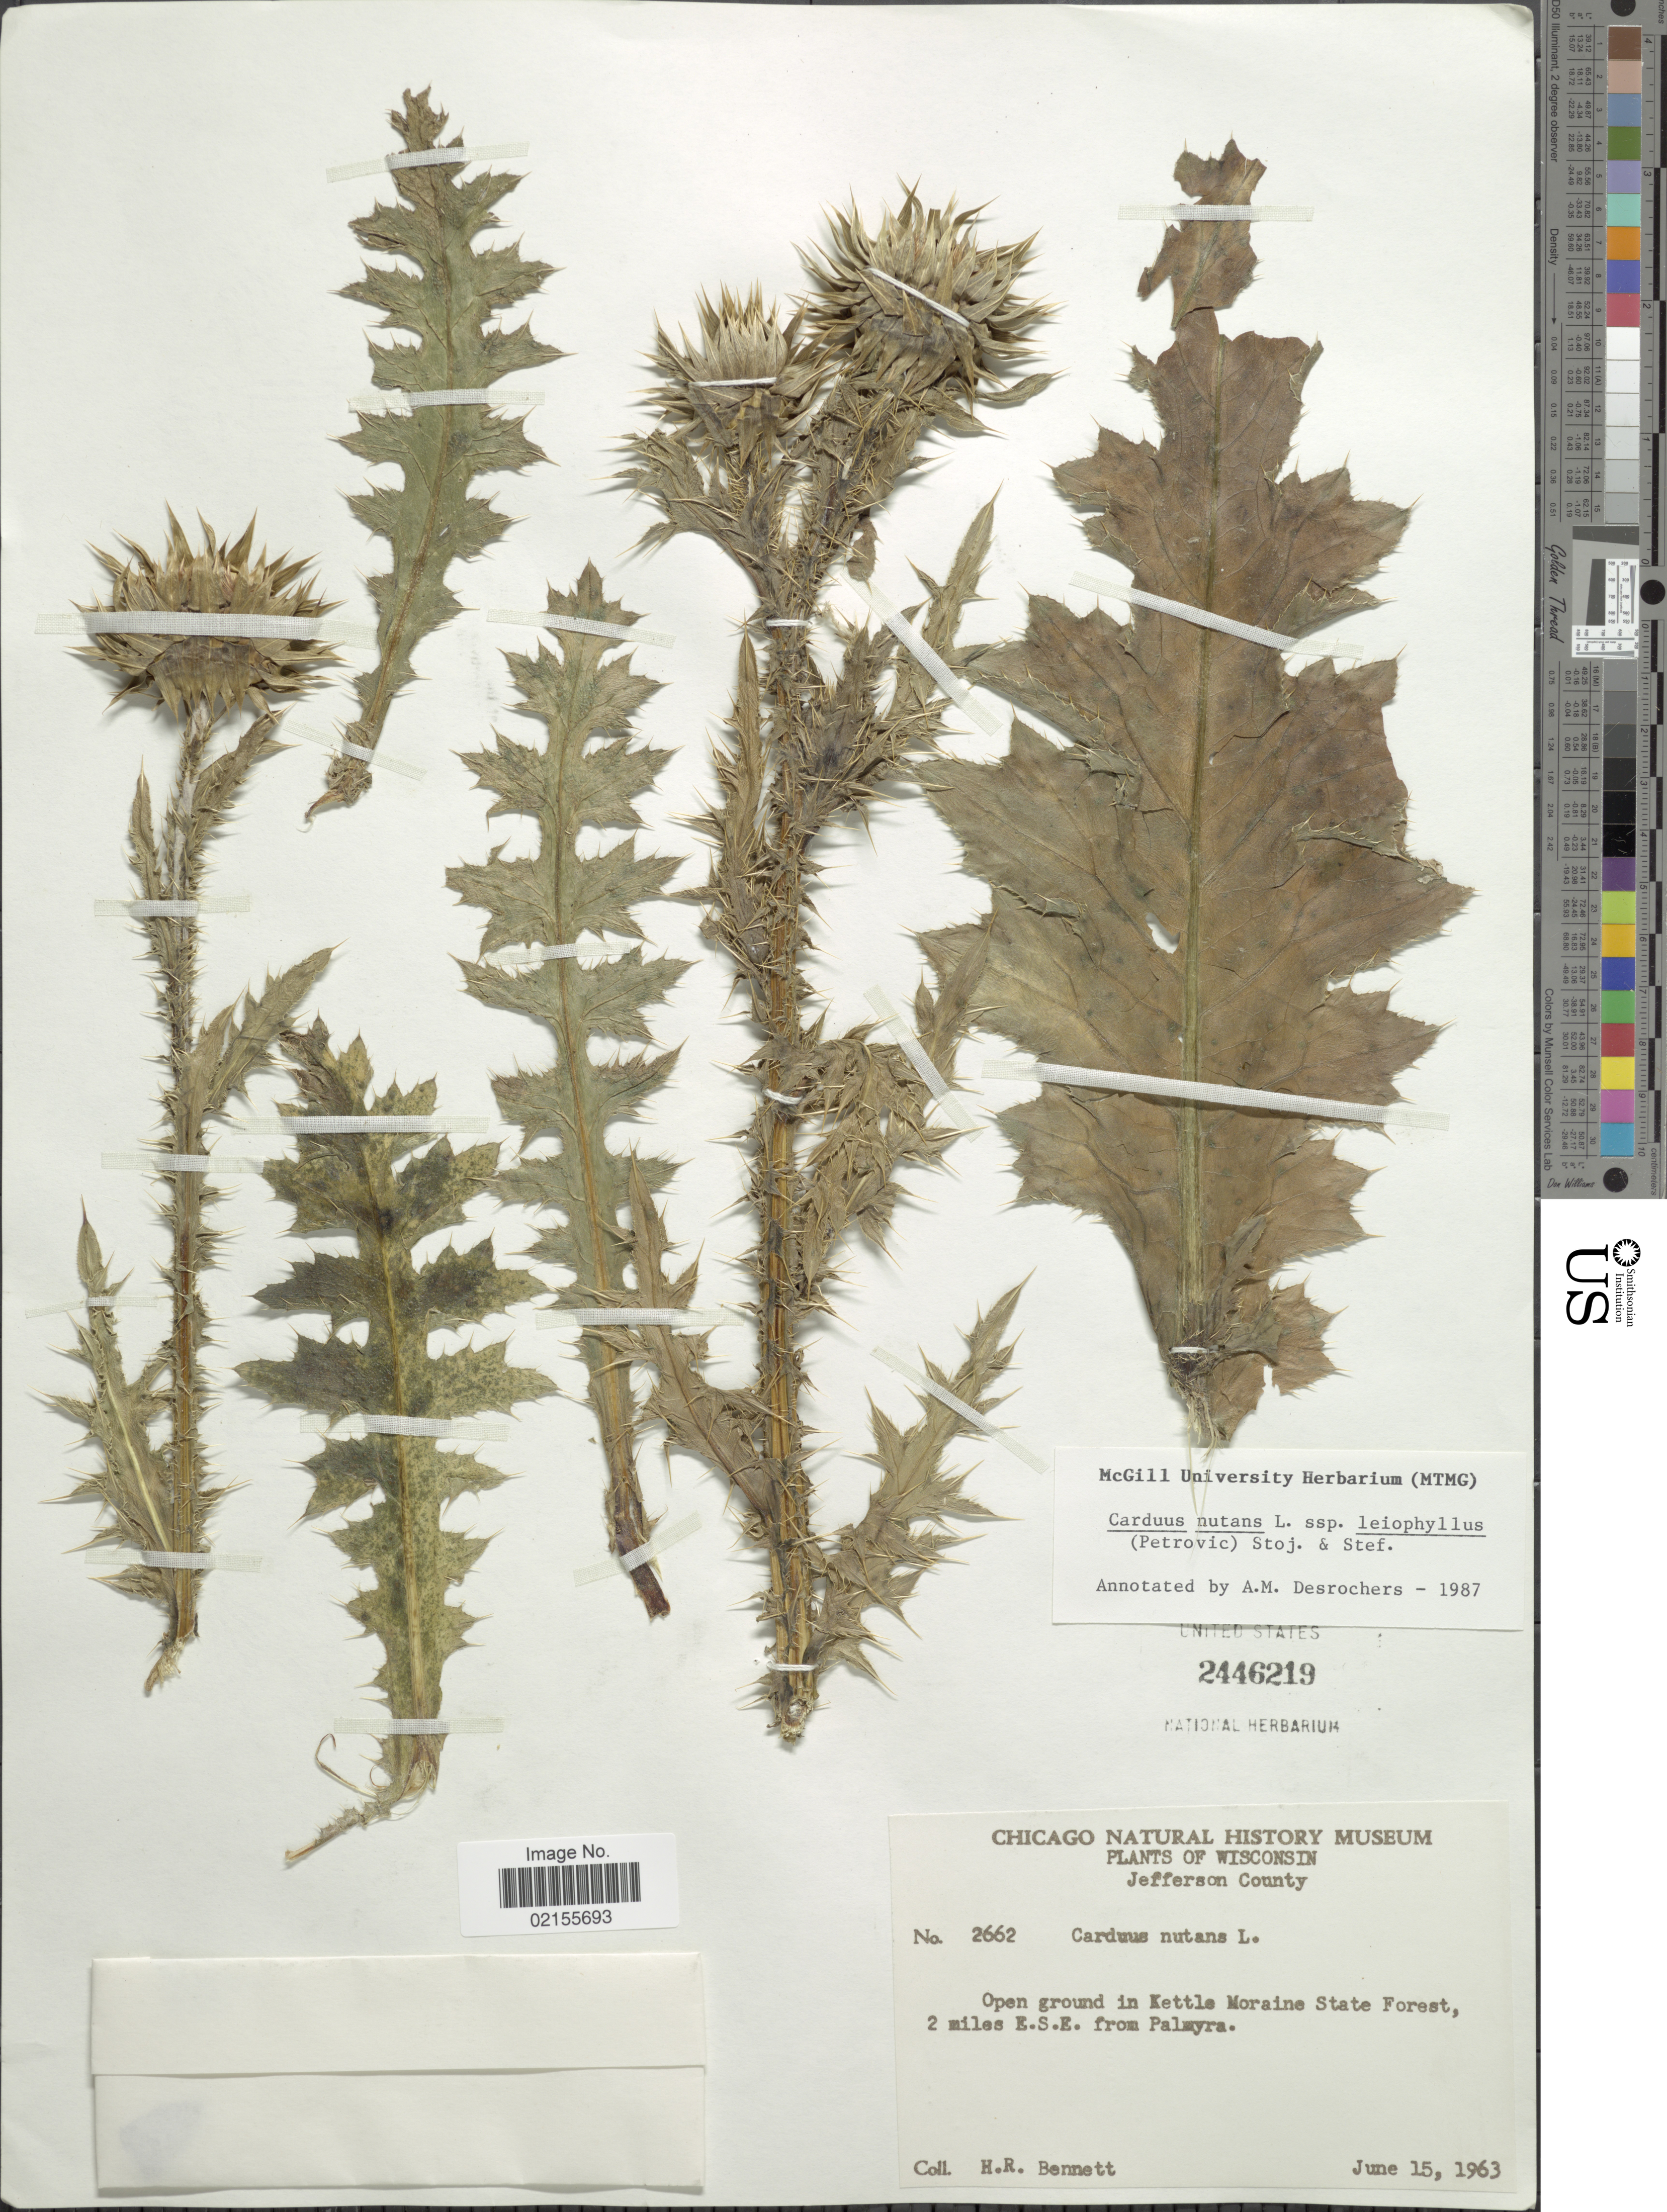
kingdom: Plantae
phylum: Tracheophyta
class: Magnoliopsida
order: Asterales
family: Asteraceae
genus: Carduus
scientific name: Carduus nutans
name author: L.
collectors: H. R. Bennett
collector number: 2662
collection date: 1963-06-15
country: United States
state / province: Wisconsin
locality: Jefferson County, Open ground in Kettle Moraine State forest, 2 miles E.S.E from Palmyra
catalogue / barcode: US 2446219